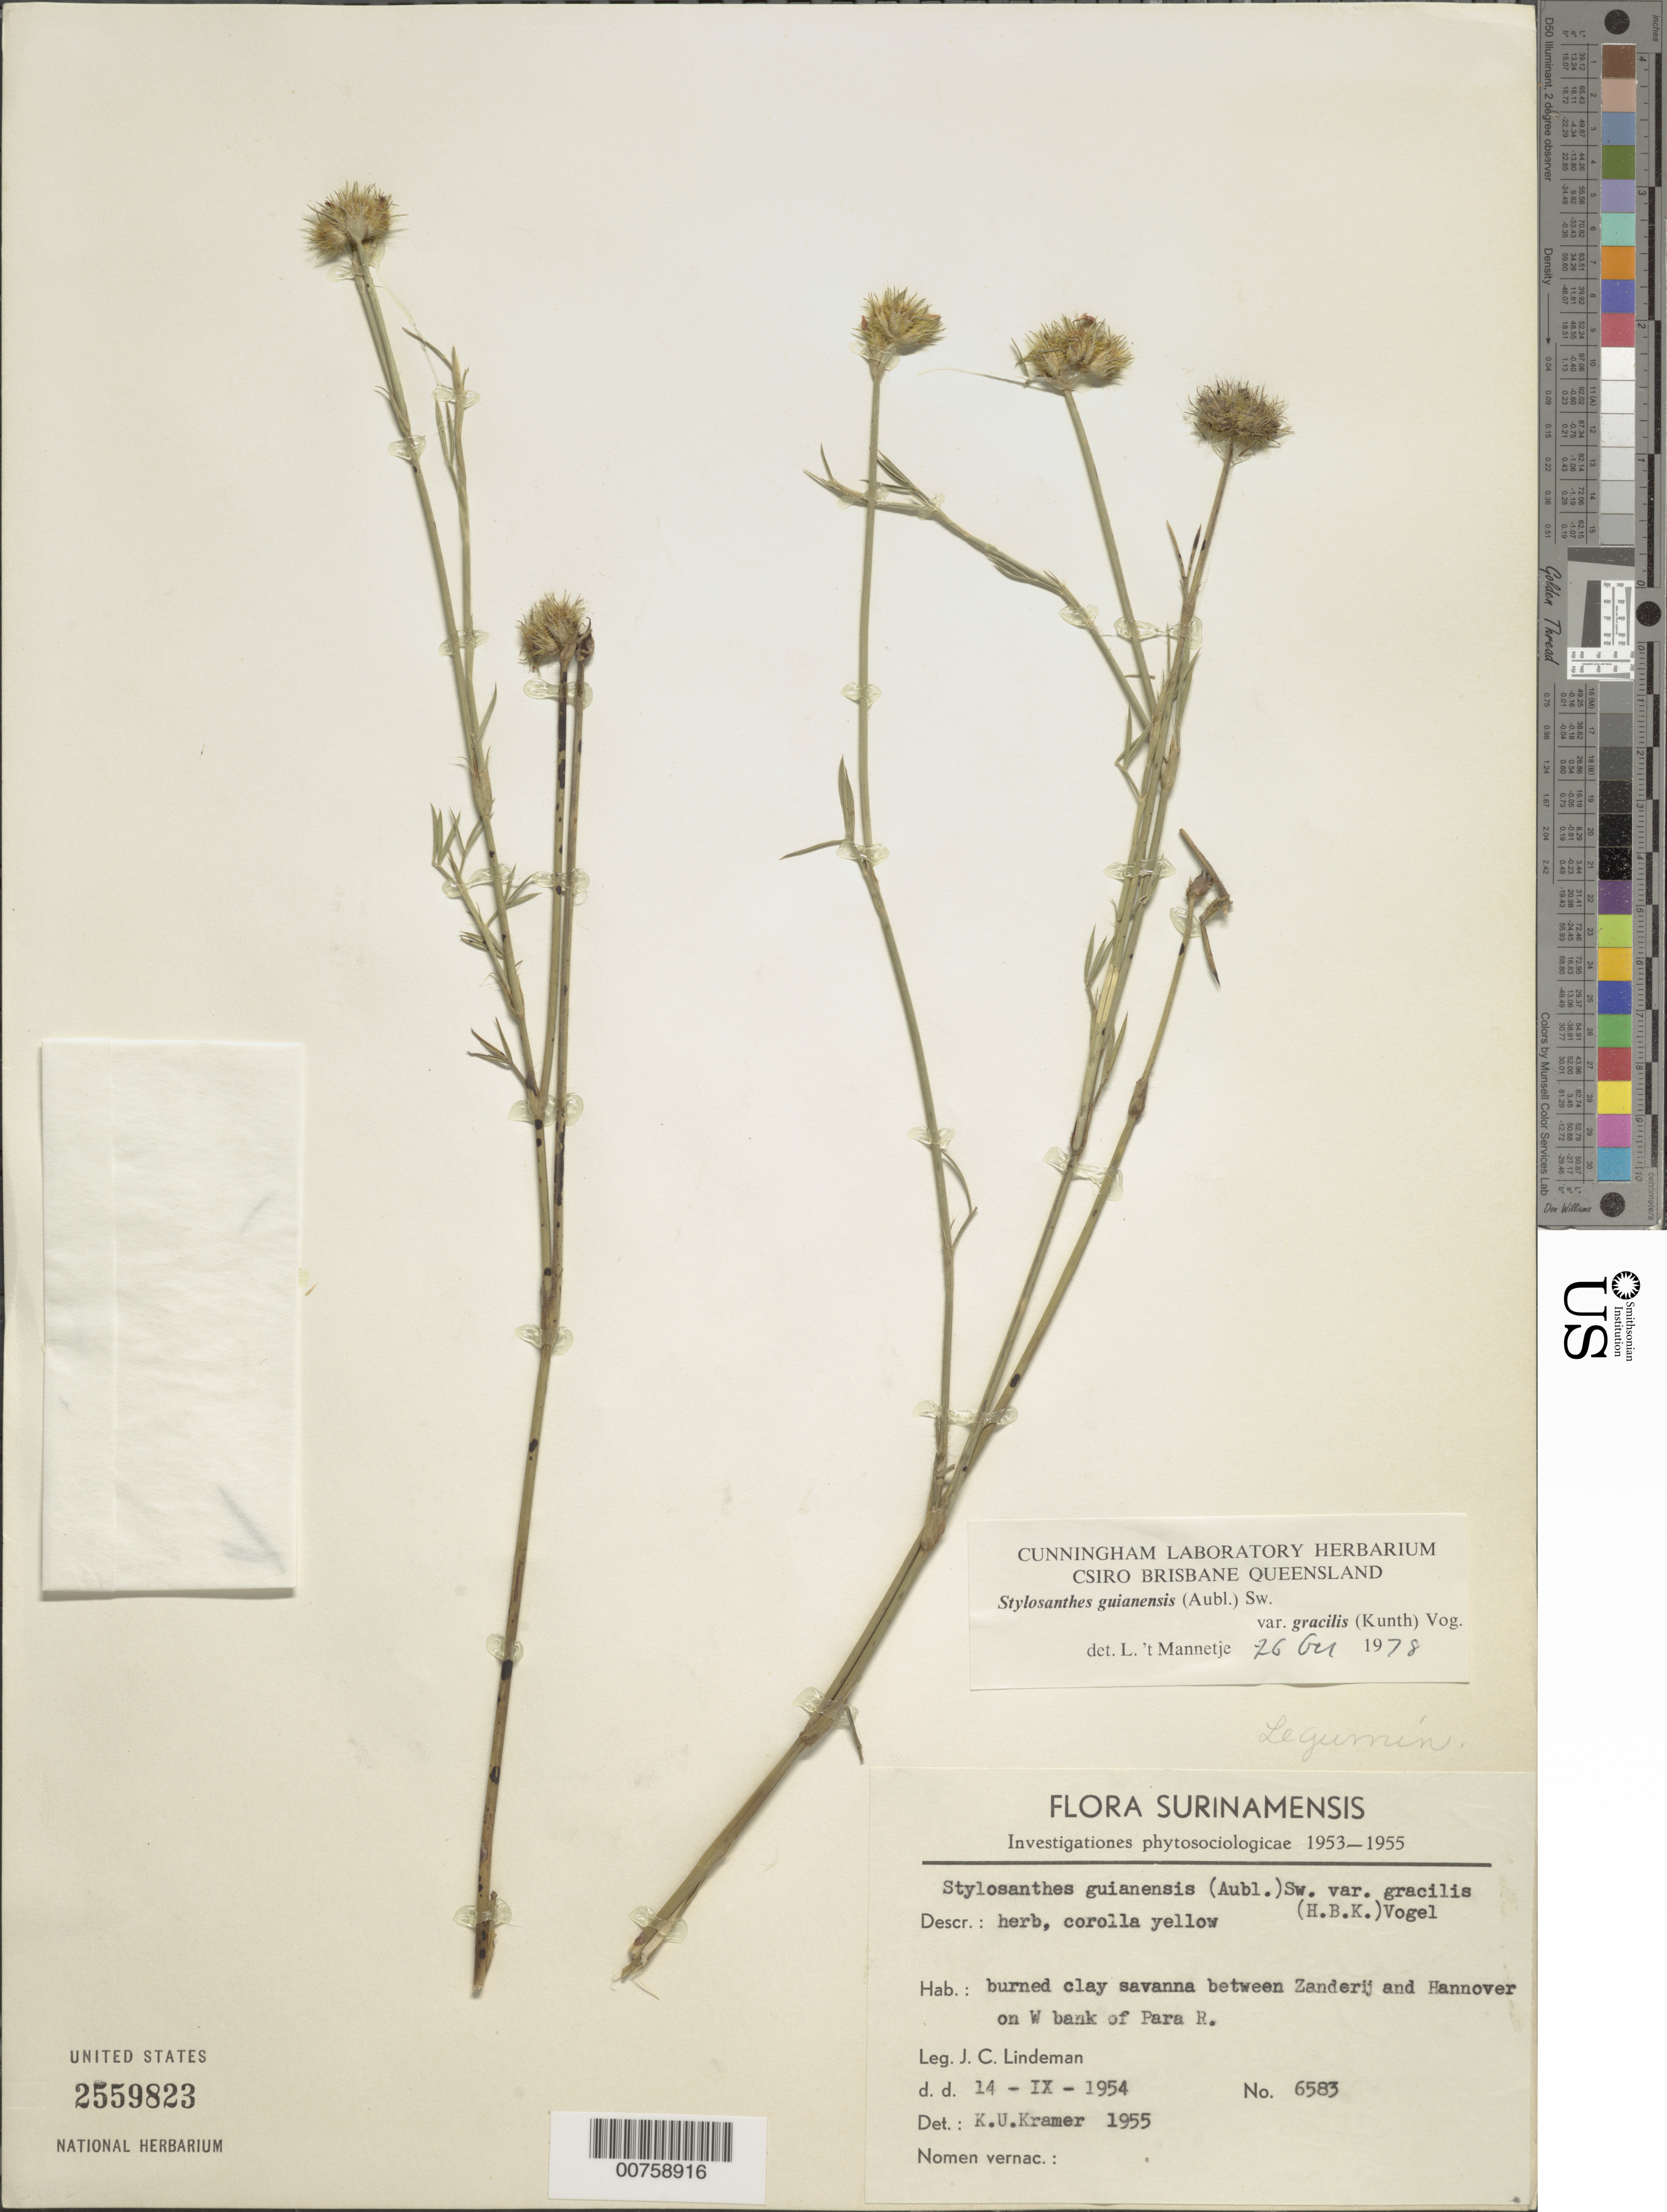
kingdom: Plantae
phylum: Tracheophyta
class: Magnoliopsida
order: Fabales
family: Fabaceae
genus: Stylosanthes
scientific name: Stylosanthes guianensis var. gracilis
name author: (Kunth) Vogel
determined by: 't Mannetje, Len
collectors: J. C. Lindeman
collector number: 6583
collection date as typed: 14-Sep-54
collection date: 1954-09-14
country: Suriname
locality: Zanderij I, to Hannover, W bank of Para R.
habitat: Burned clay savanna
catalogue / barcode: US 2559823